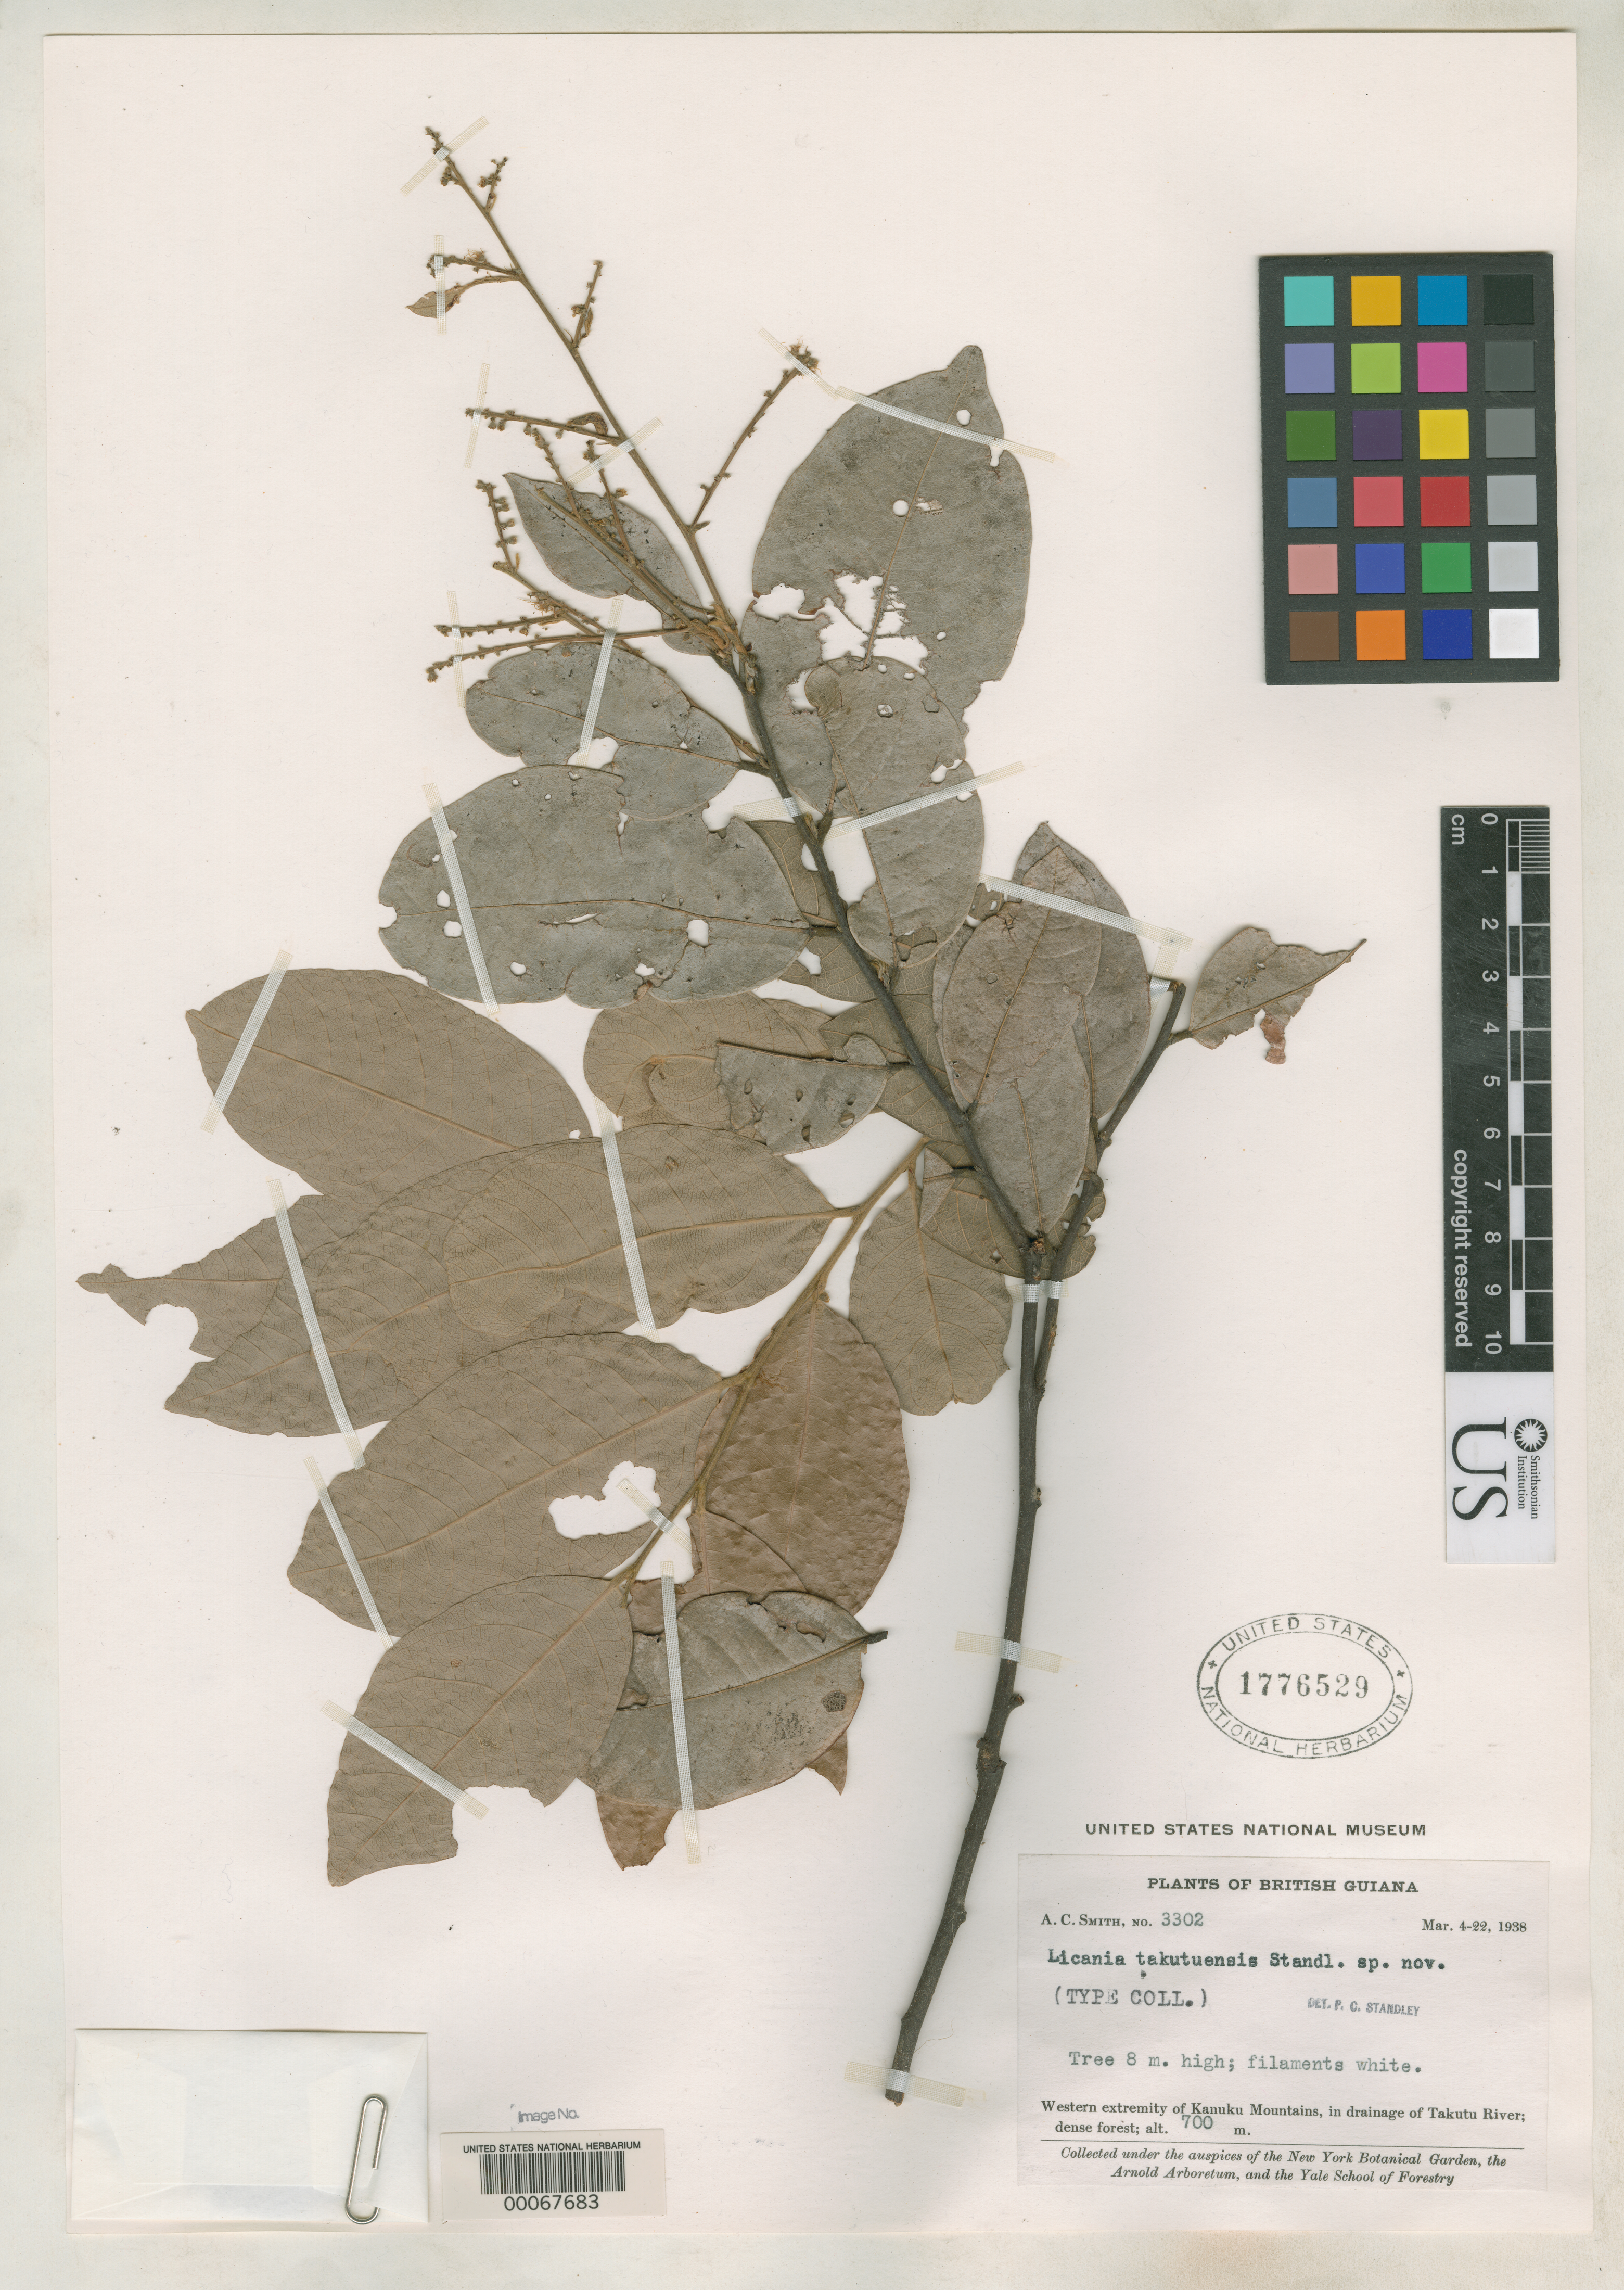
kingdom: Plantae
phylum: Tracheophyta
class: Magnoliopsida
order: Malpighiales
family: Chrysobalanaceae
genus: Licania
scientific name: Licania takutuensis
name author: Standl.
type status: Isotype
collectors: A. C. Smith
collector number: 3302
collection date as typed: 04 Mar 1938 to 22 Mar 1938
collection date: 1938-03-04/1938-03-22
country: Guyana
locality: W extreme of Kanuku Mountains, drainage of Takutu River.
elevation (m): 700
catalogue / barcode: US 1776529